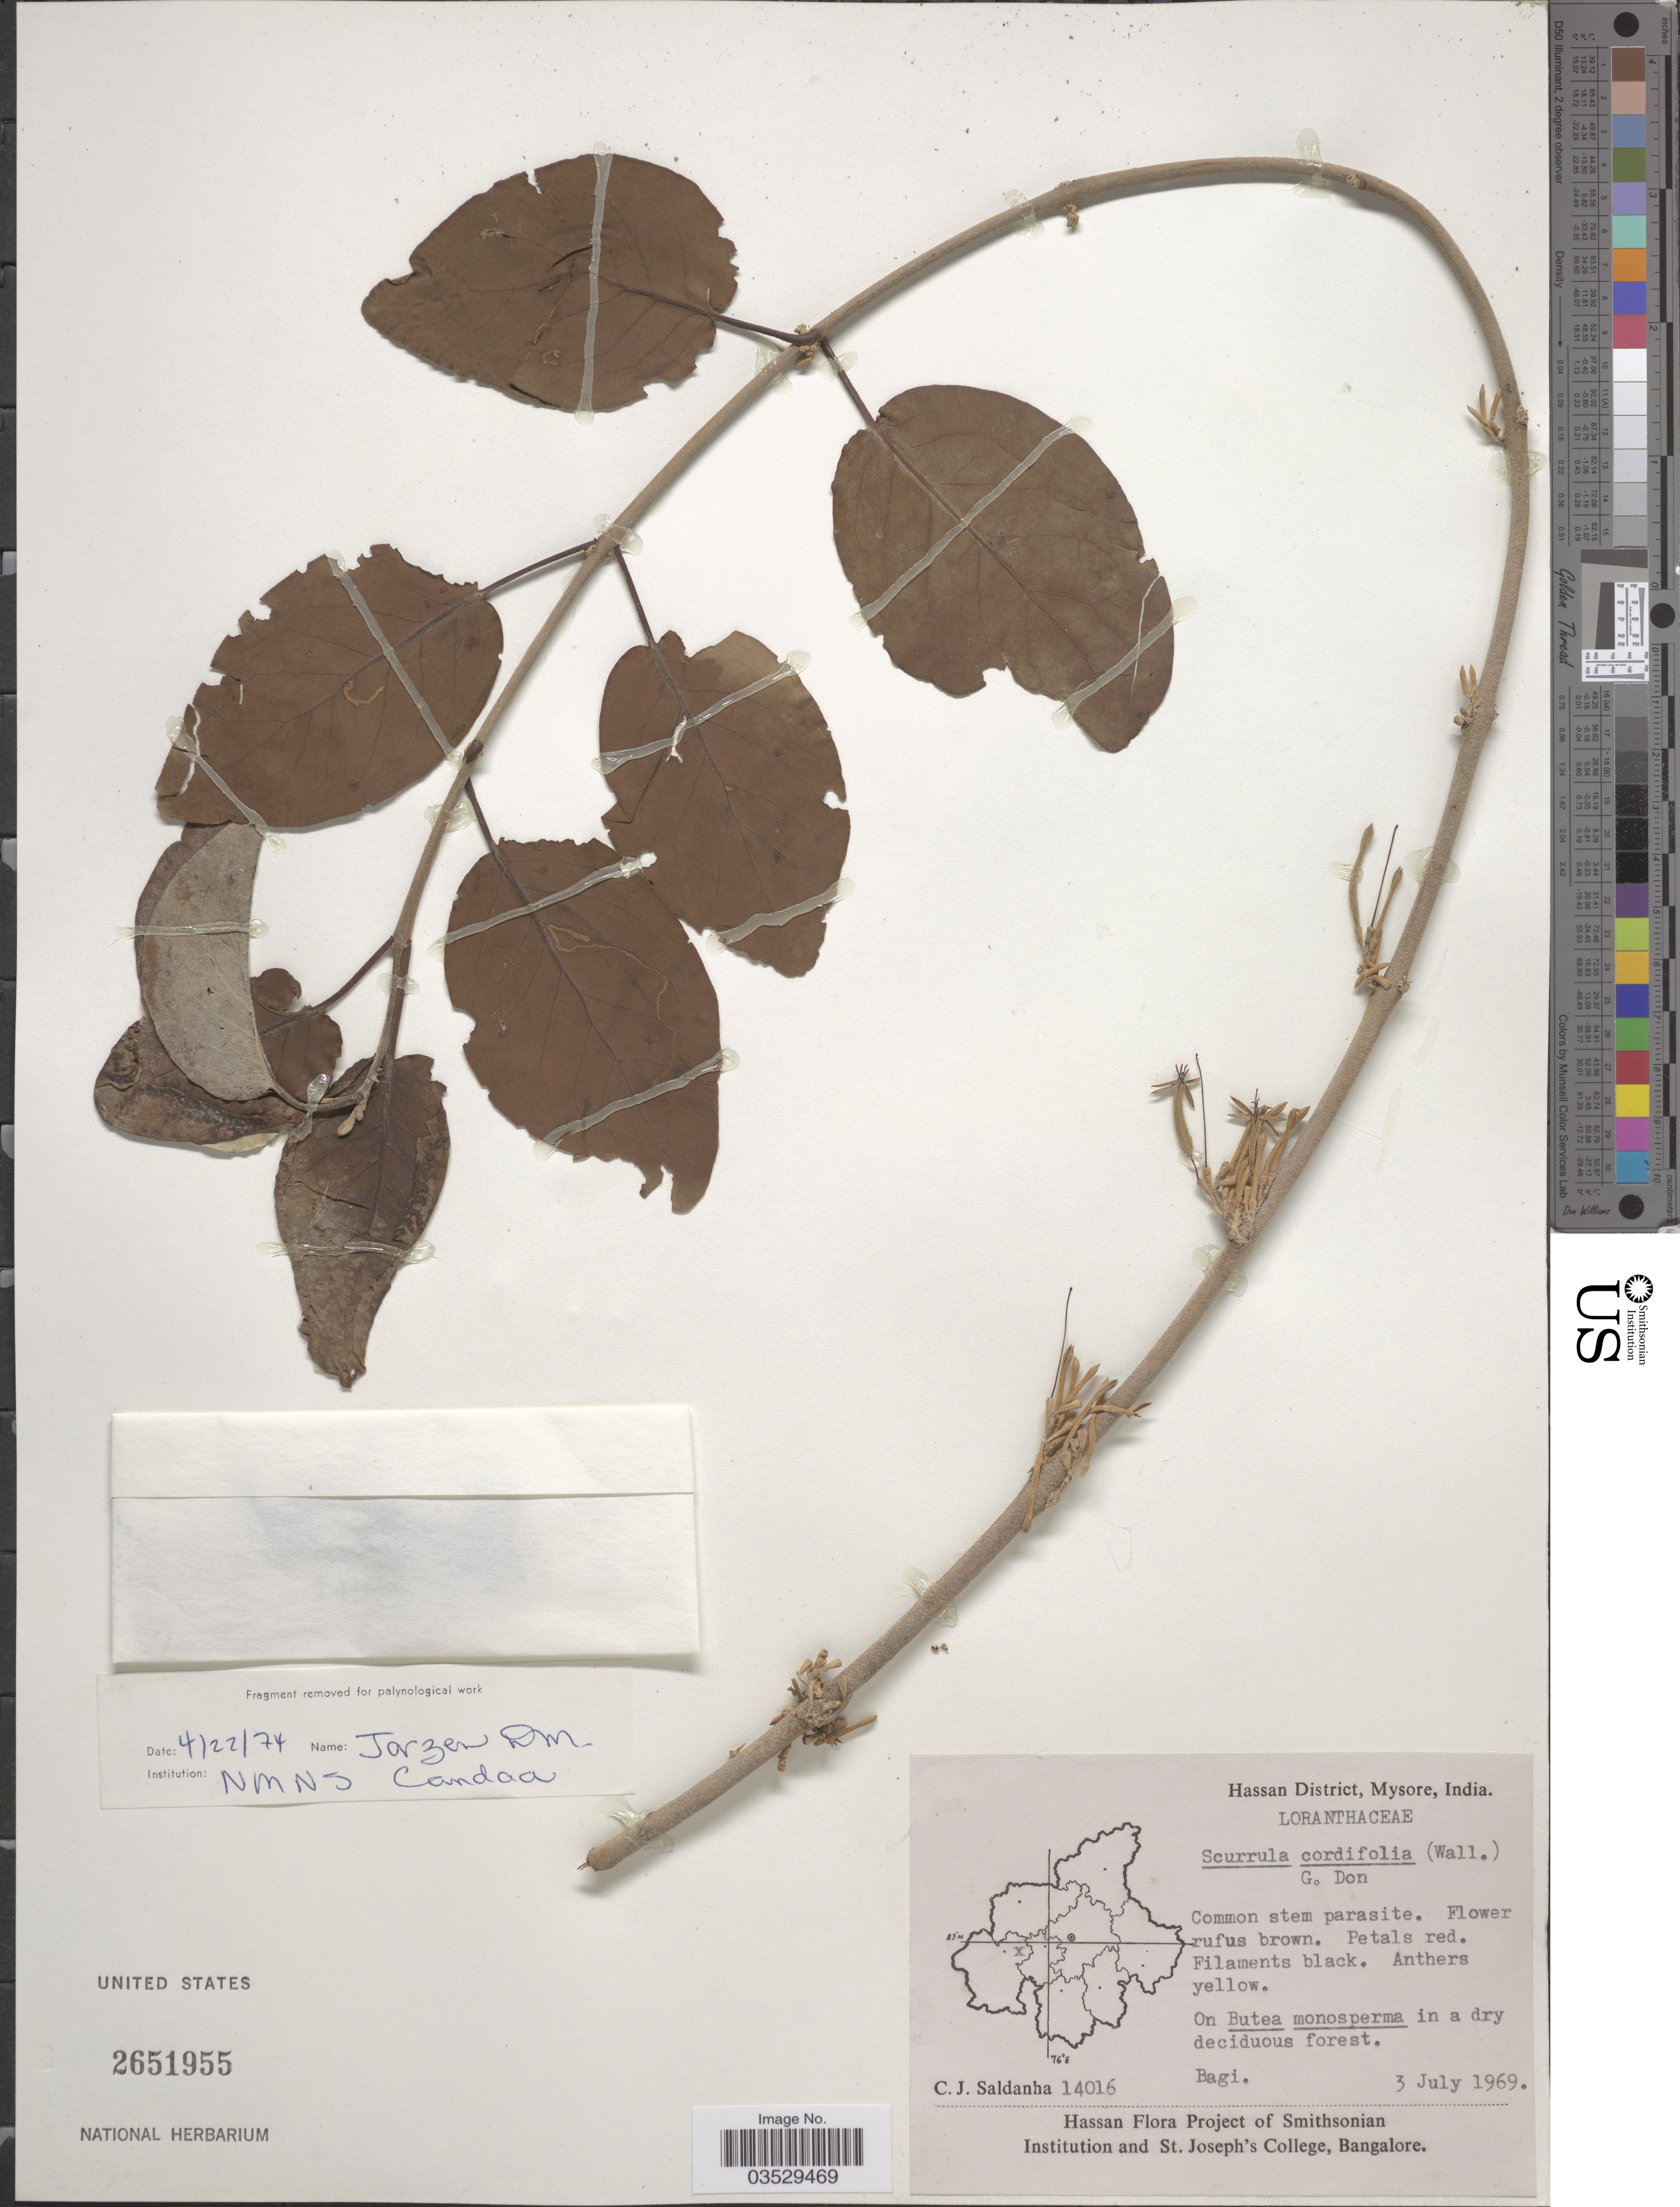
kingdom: Plantae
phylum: Tracheophyta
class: Magnoliopsida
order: Santalales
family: Loranthaceae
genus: Scurrula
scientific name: Scurrula cordifolia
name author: G. Don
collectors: C. J. Saldanha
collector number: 14016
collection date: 1969-07-03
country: India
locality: Hassan District, Mysore. Bagi.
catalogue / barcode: US 2651955